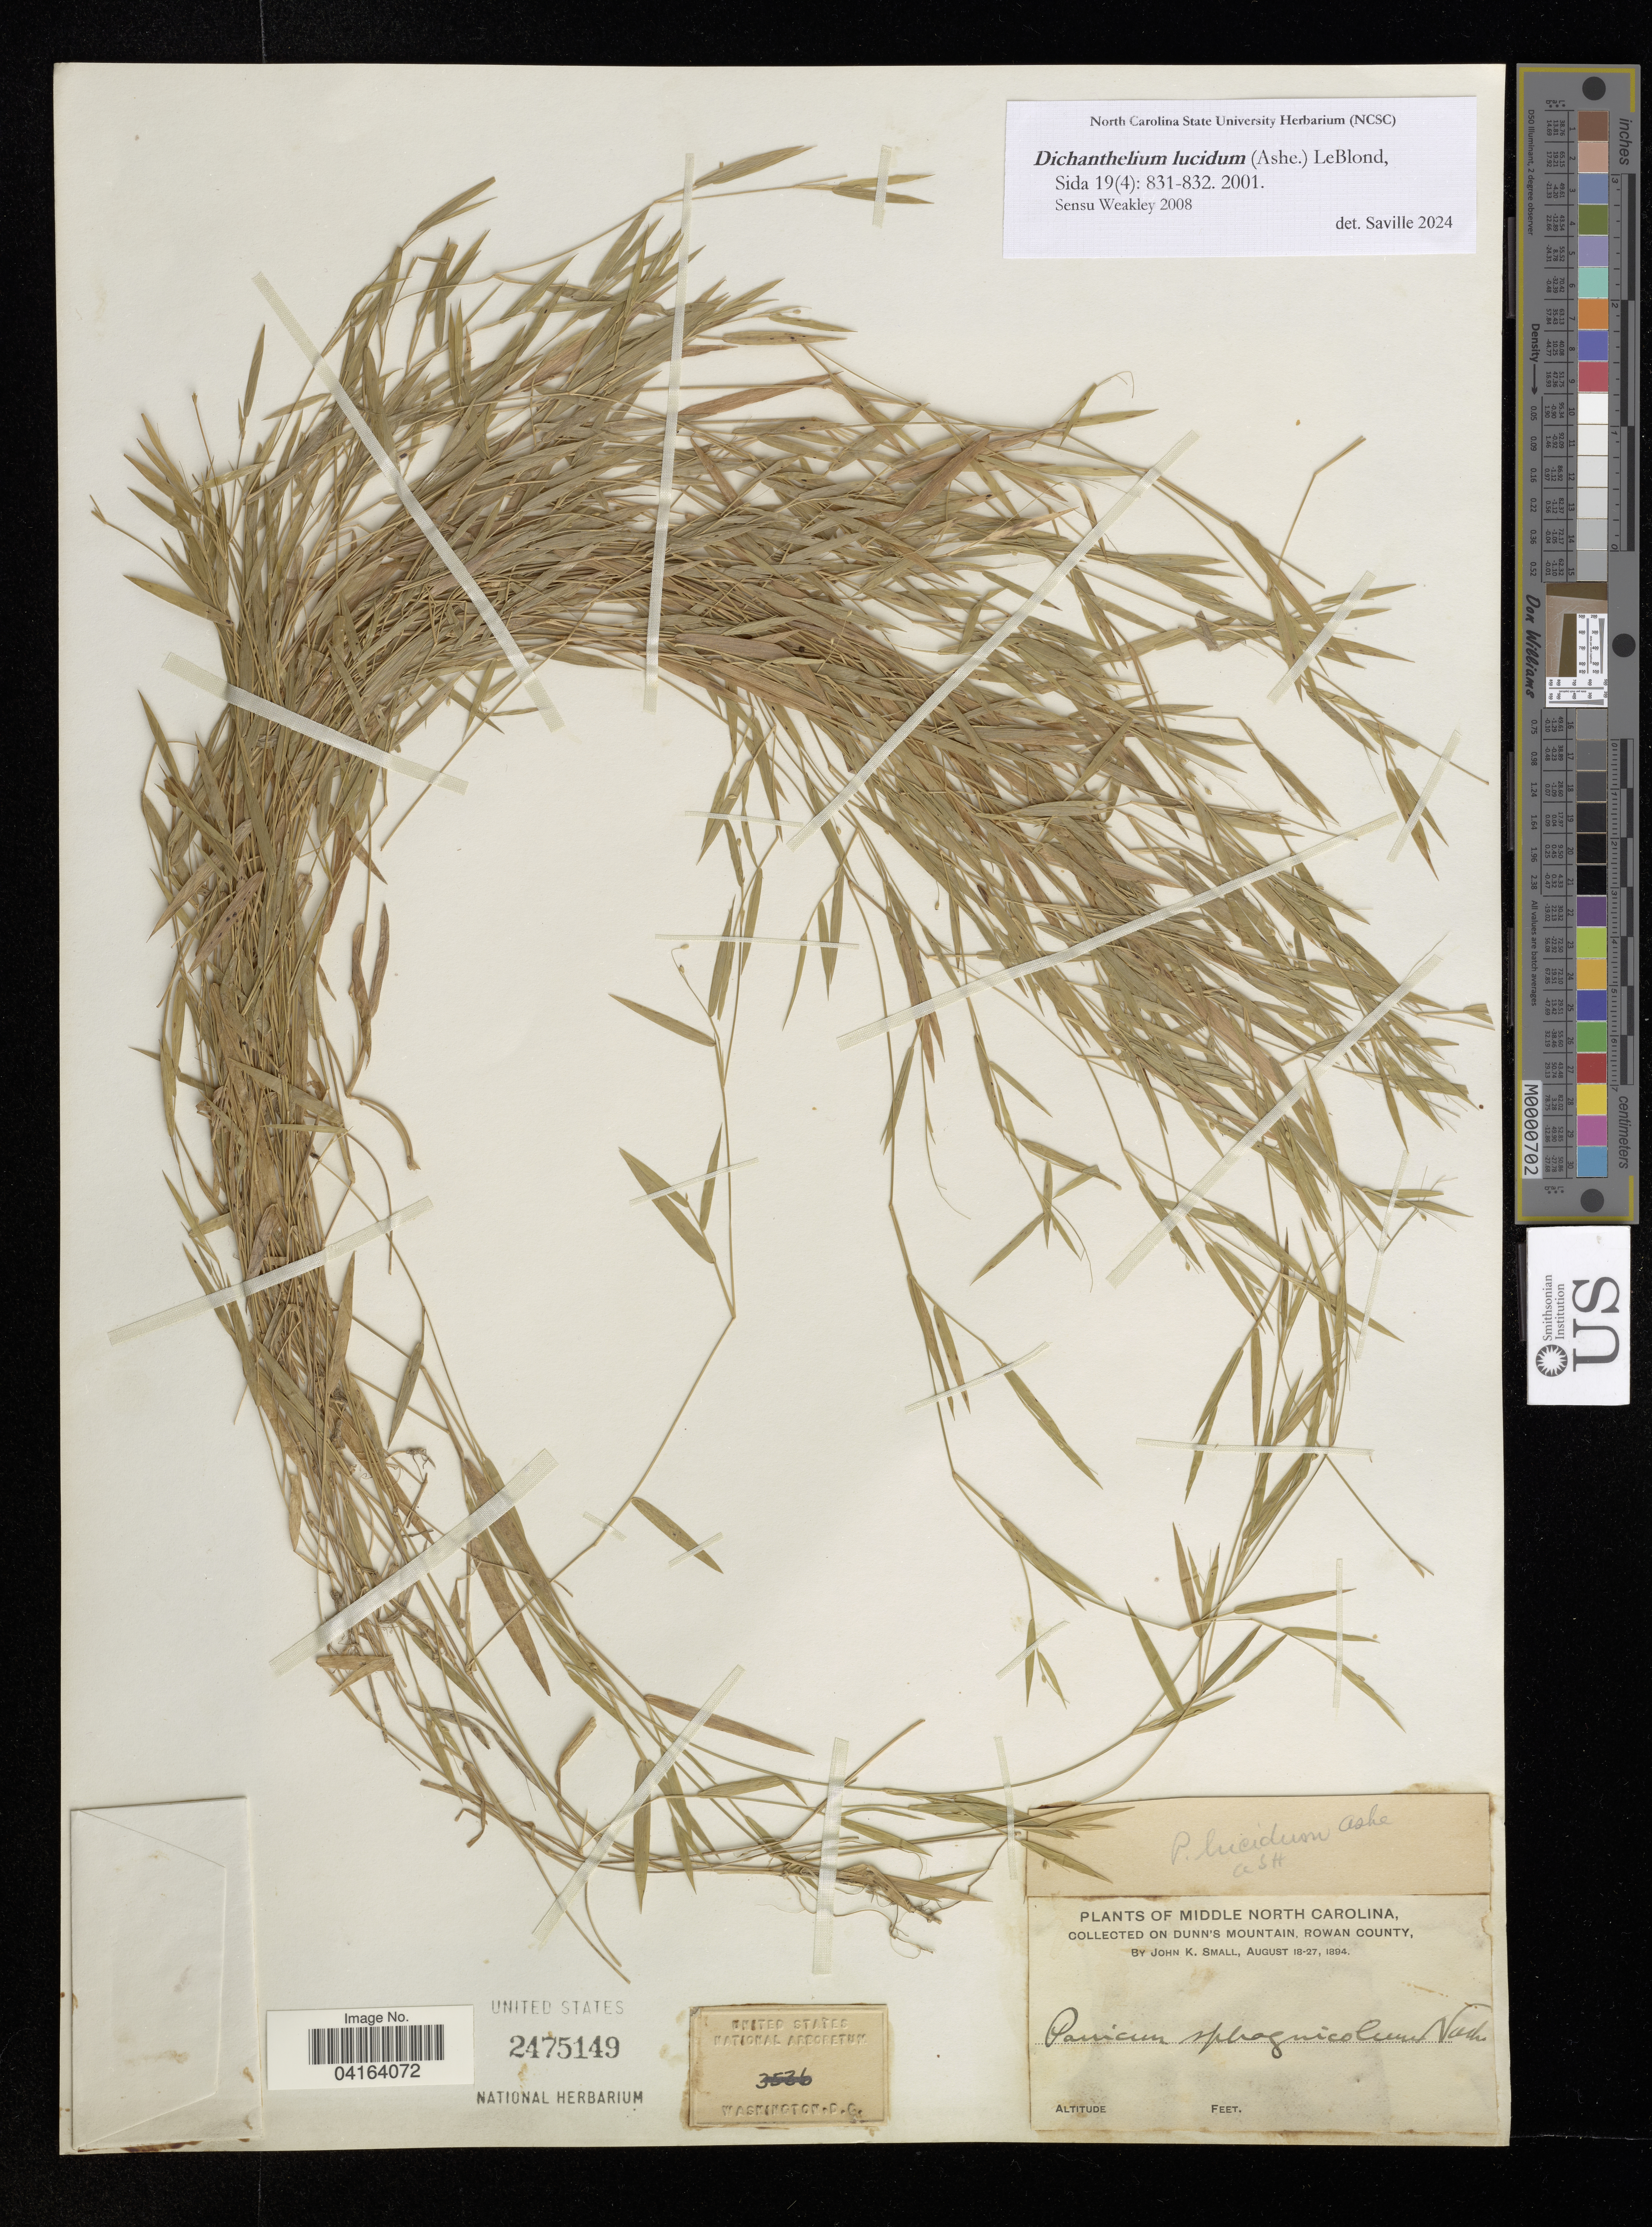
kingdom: Plantae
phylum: Tracheophyta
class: Liliopsida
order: Poales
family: Poaceae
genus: Dichanthelium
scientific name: Dichanthelium lucidum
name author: (Ashe) LeBlond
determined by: Saville, A. C., (NCSC), North Carolina State University (UNITED STATES)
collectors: J. K. Small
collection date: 1894-08-18/1894-08-27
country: United States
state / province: North Carolina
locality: Middle North Carolina, Dunn's Mountain, Rowan County.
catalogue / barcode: US 2475149